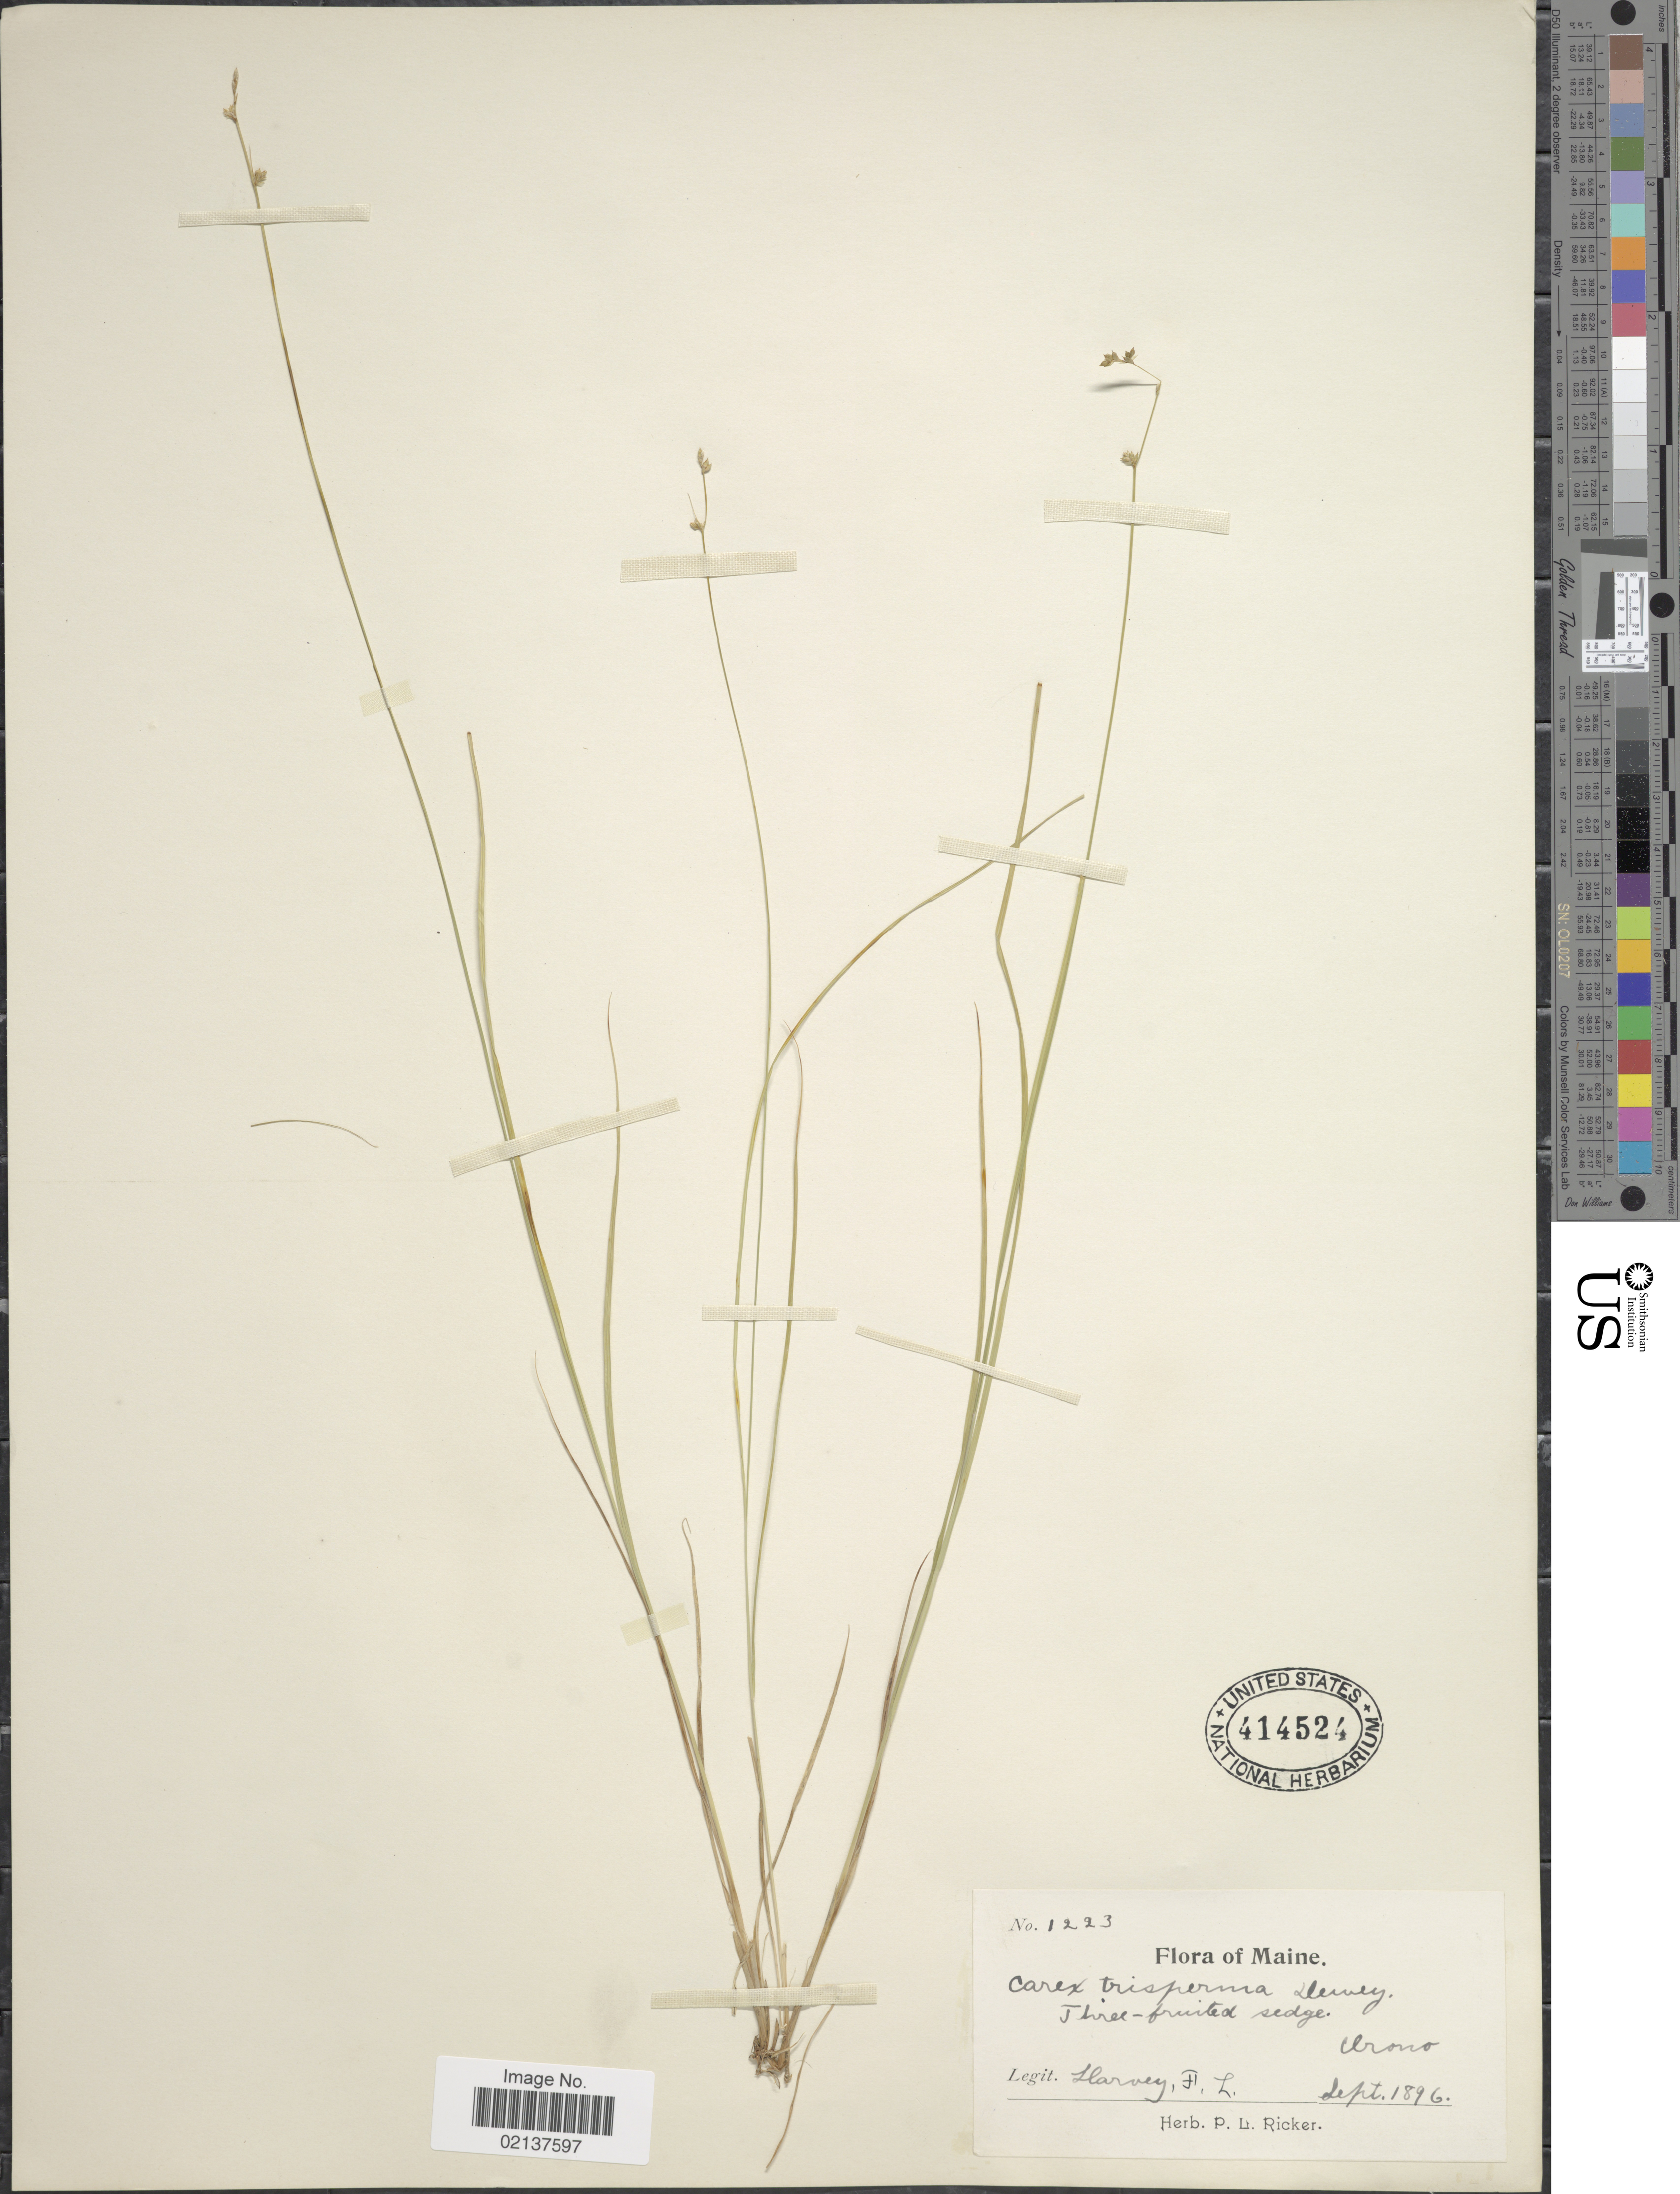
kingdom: Plantae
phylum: Tracheophyta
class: Liliopsida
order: Poales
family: Cyperaceae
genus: Carex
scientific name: Carex trisperma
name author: Dewey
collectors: F. L. Harvey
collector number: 1223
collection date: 1896-09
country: United States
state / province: Maine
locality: Orono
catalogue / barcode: US 414524